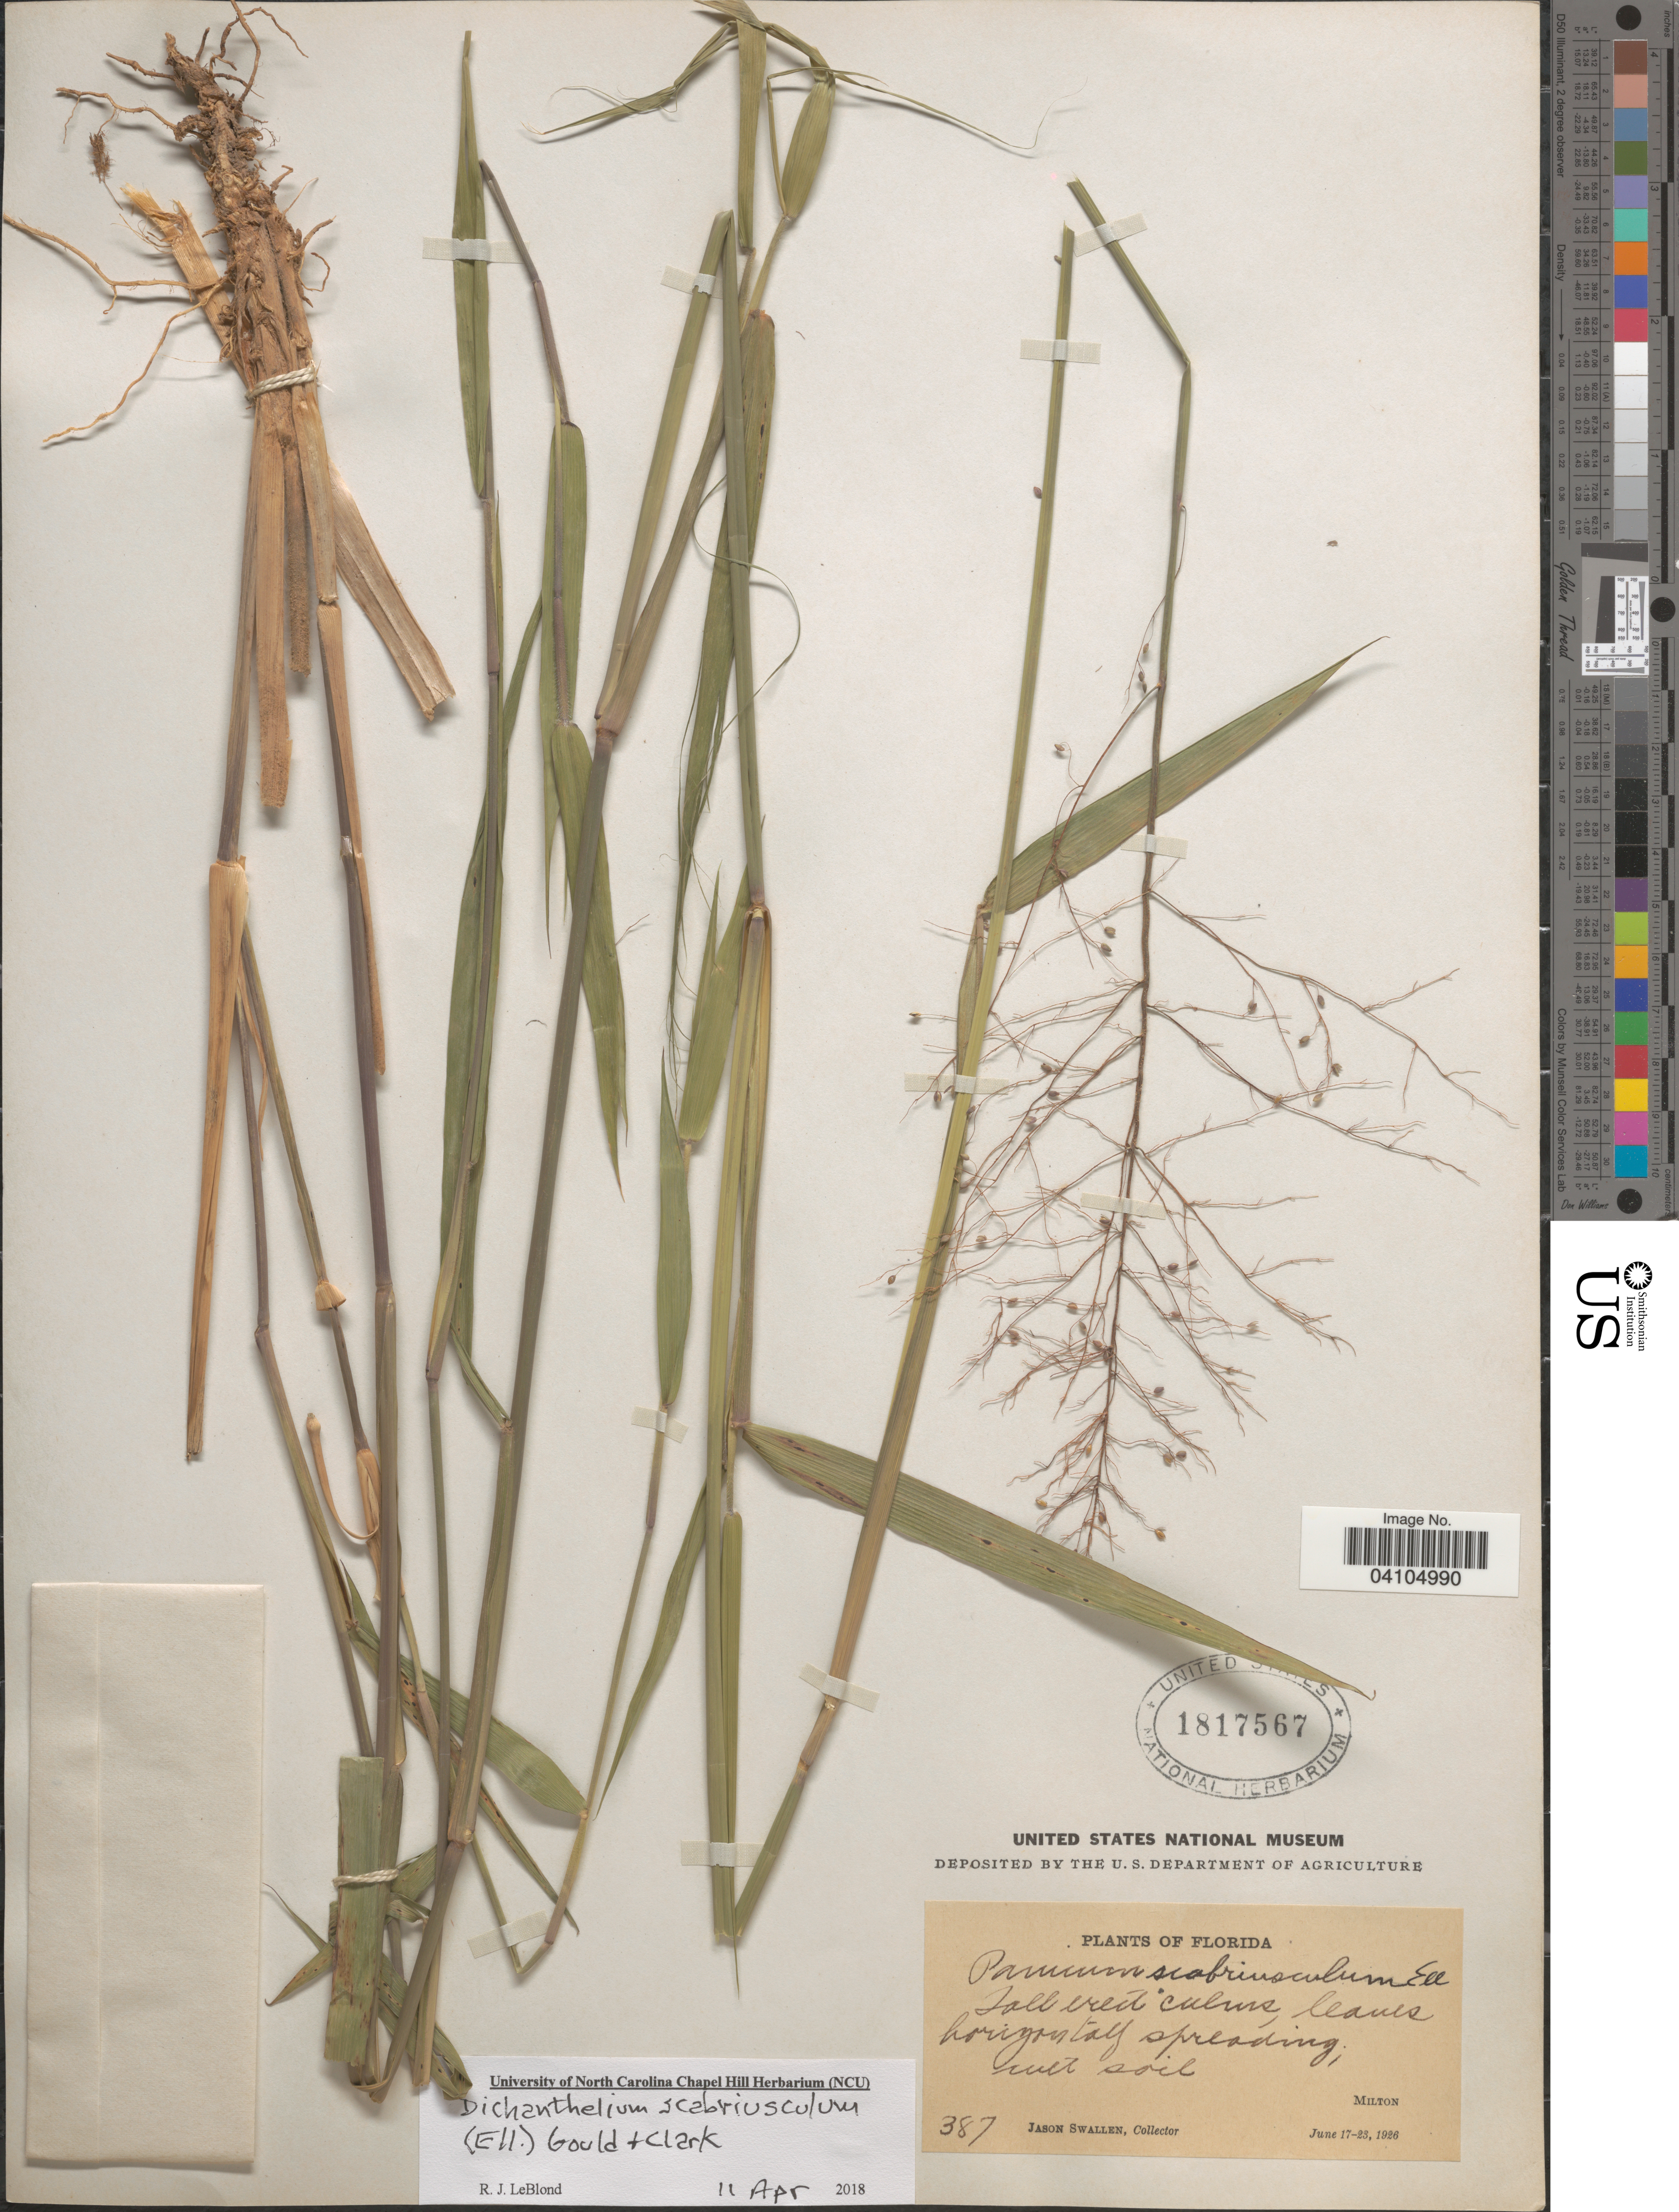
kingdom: Plantae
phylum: Tracheophyta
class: Liliopsida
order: Poales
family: Poaceae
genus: Dichanthelium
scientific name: Dichanthelium scabriusculum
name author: (Elliott) Gould & C.A. Clark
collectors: J. R. Swallen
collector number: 387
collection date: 1926-06-17/1926-06-23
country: United States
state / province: Florida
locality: Milton.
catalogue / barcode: US 1817567